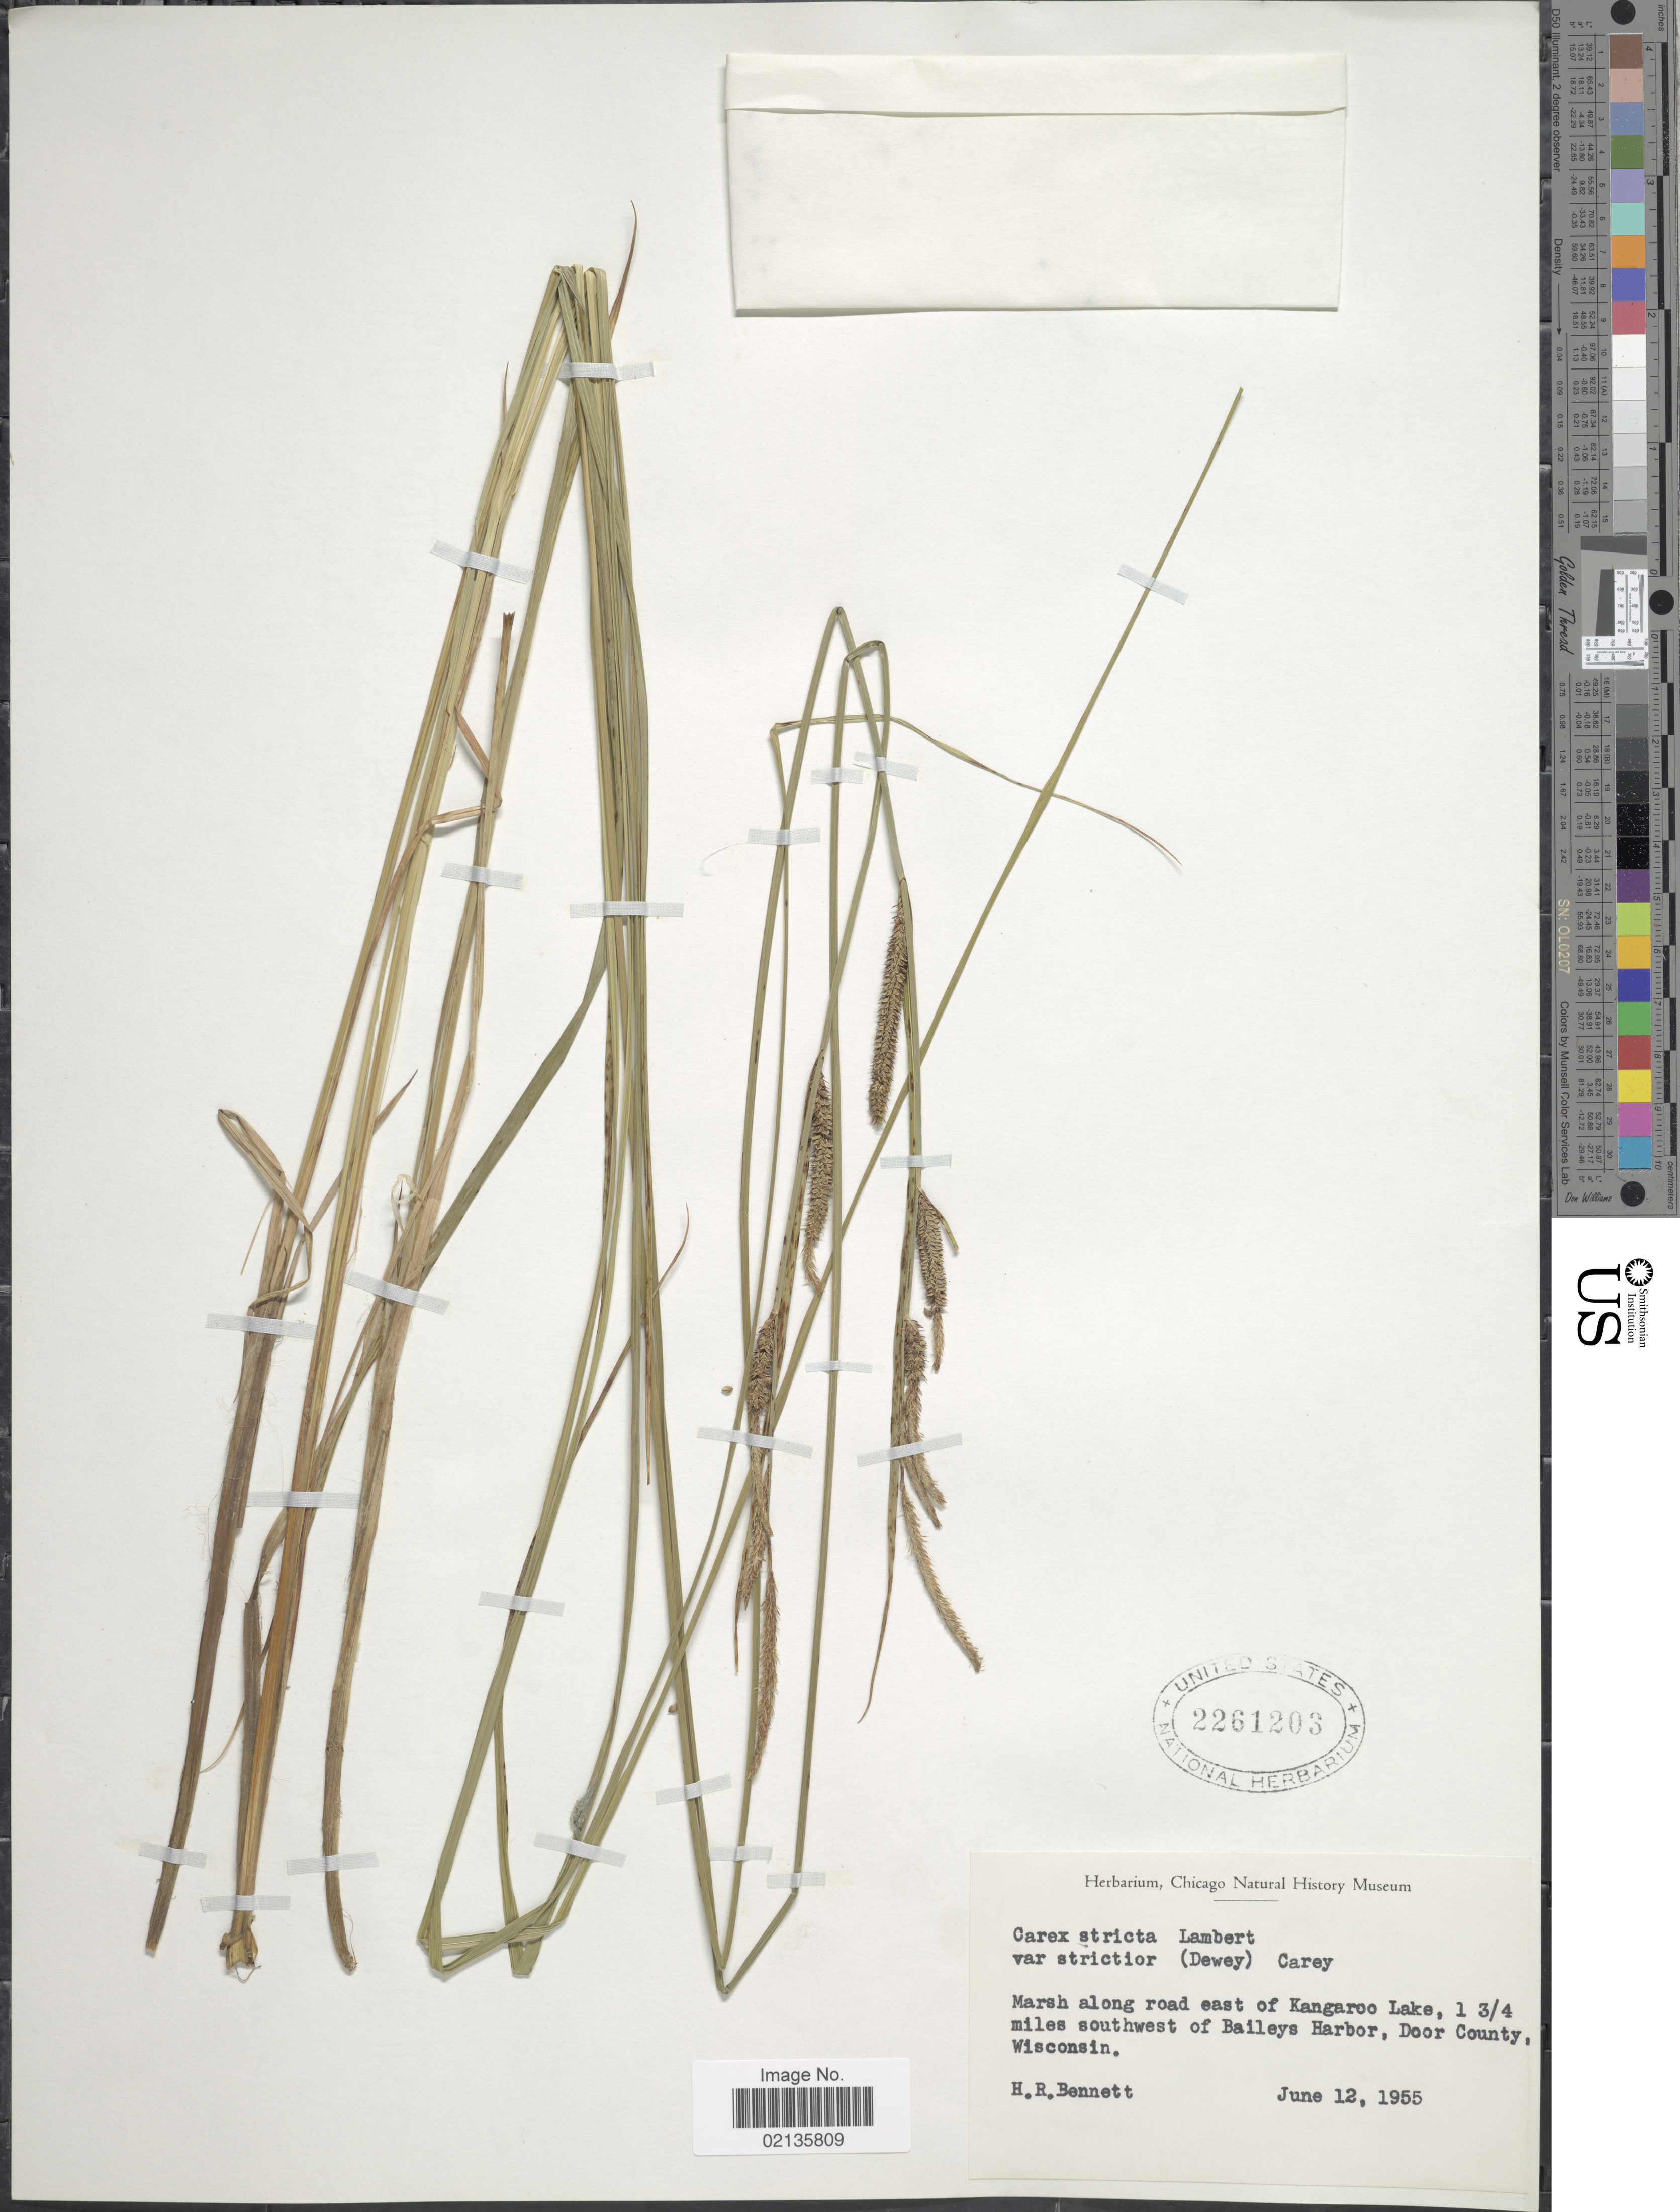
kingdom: Plantae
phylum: Tracheophyta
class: Liliopsida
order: Poales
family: Cyperaceae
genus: Carex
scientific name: Carex stricta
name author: Lam.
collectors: H. R. Bennett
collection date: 1955-06-12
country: United States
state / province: Wisconsin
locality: Marsh along road east of Kangaroo Lake, 1 3/4 miles southwest of Baileys Harbor, Door County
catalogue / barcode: US 2261203